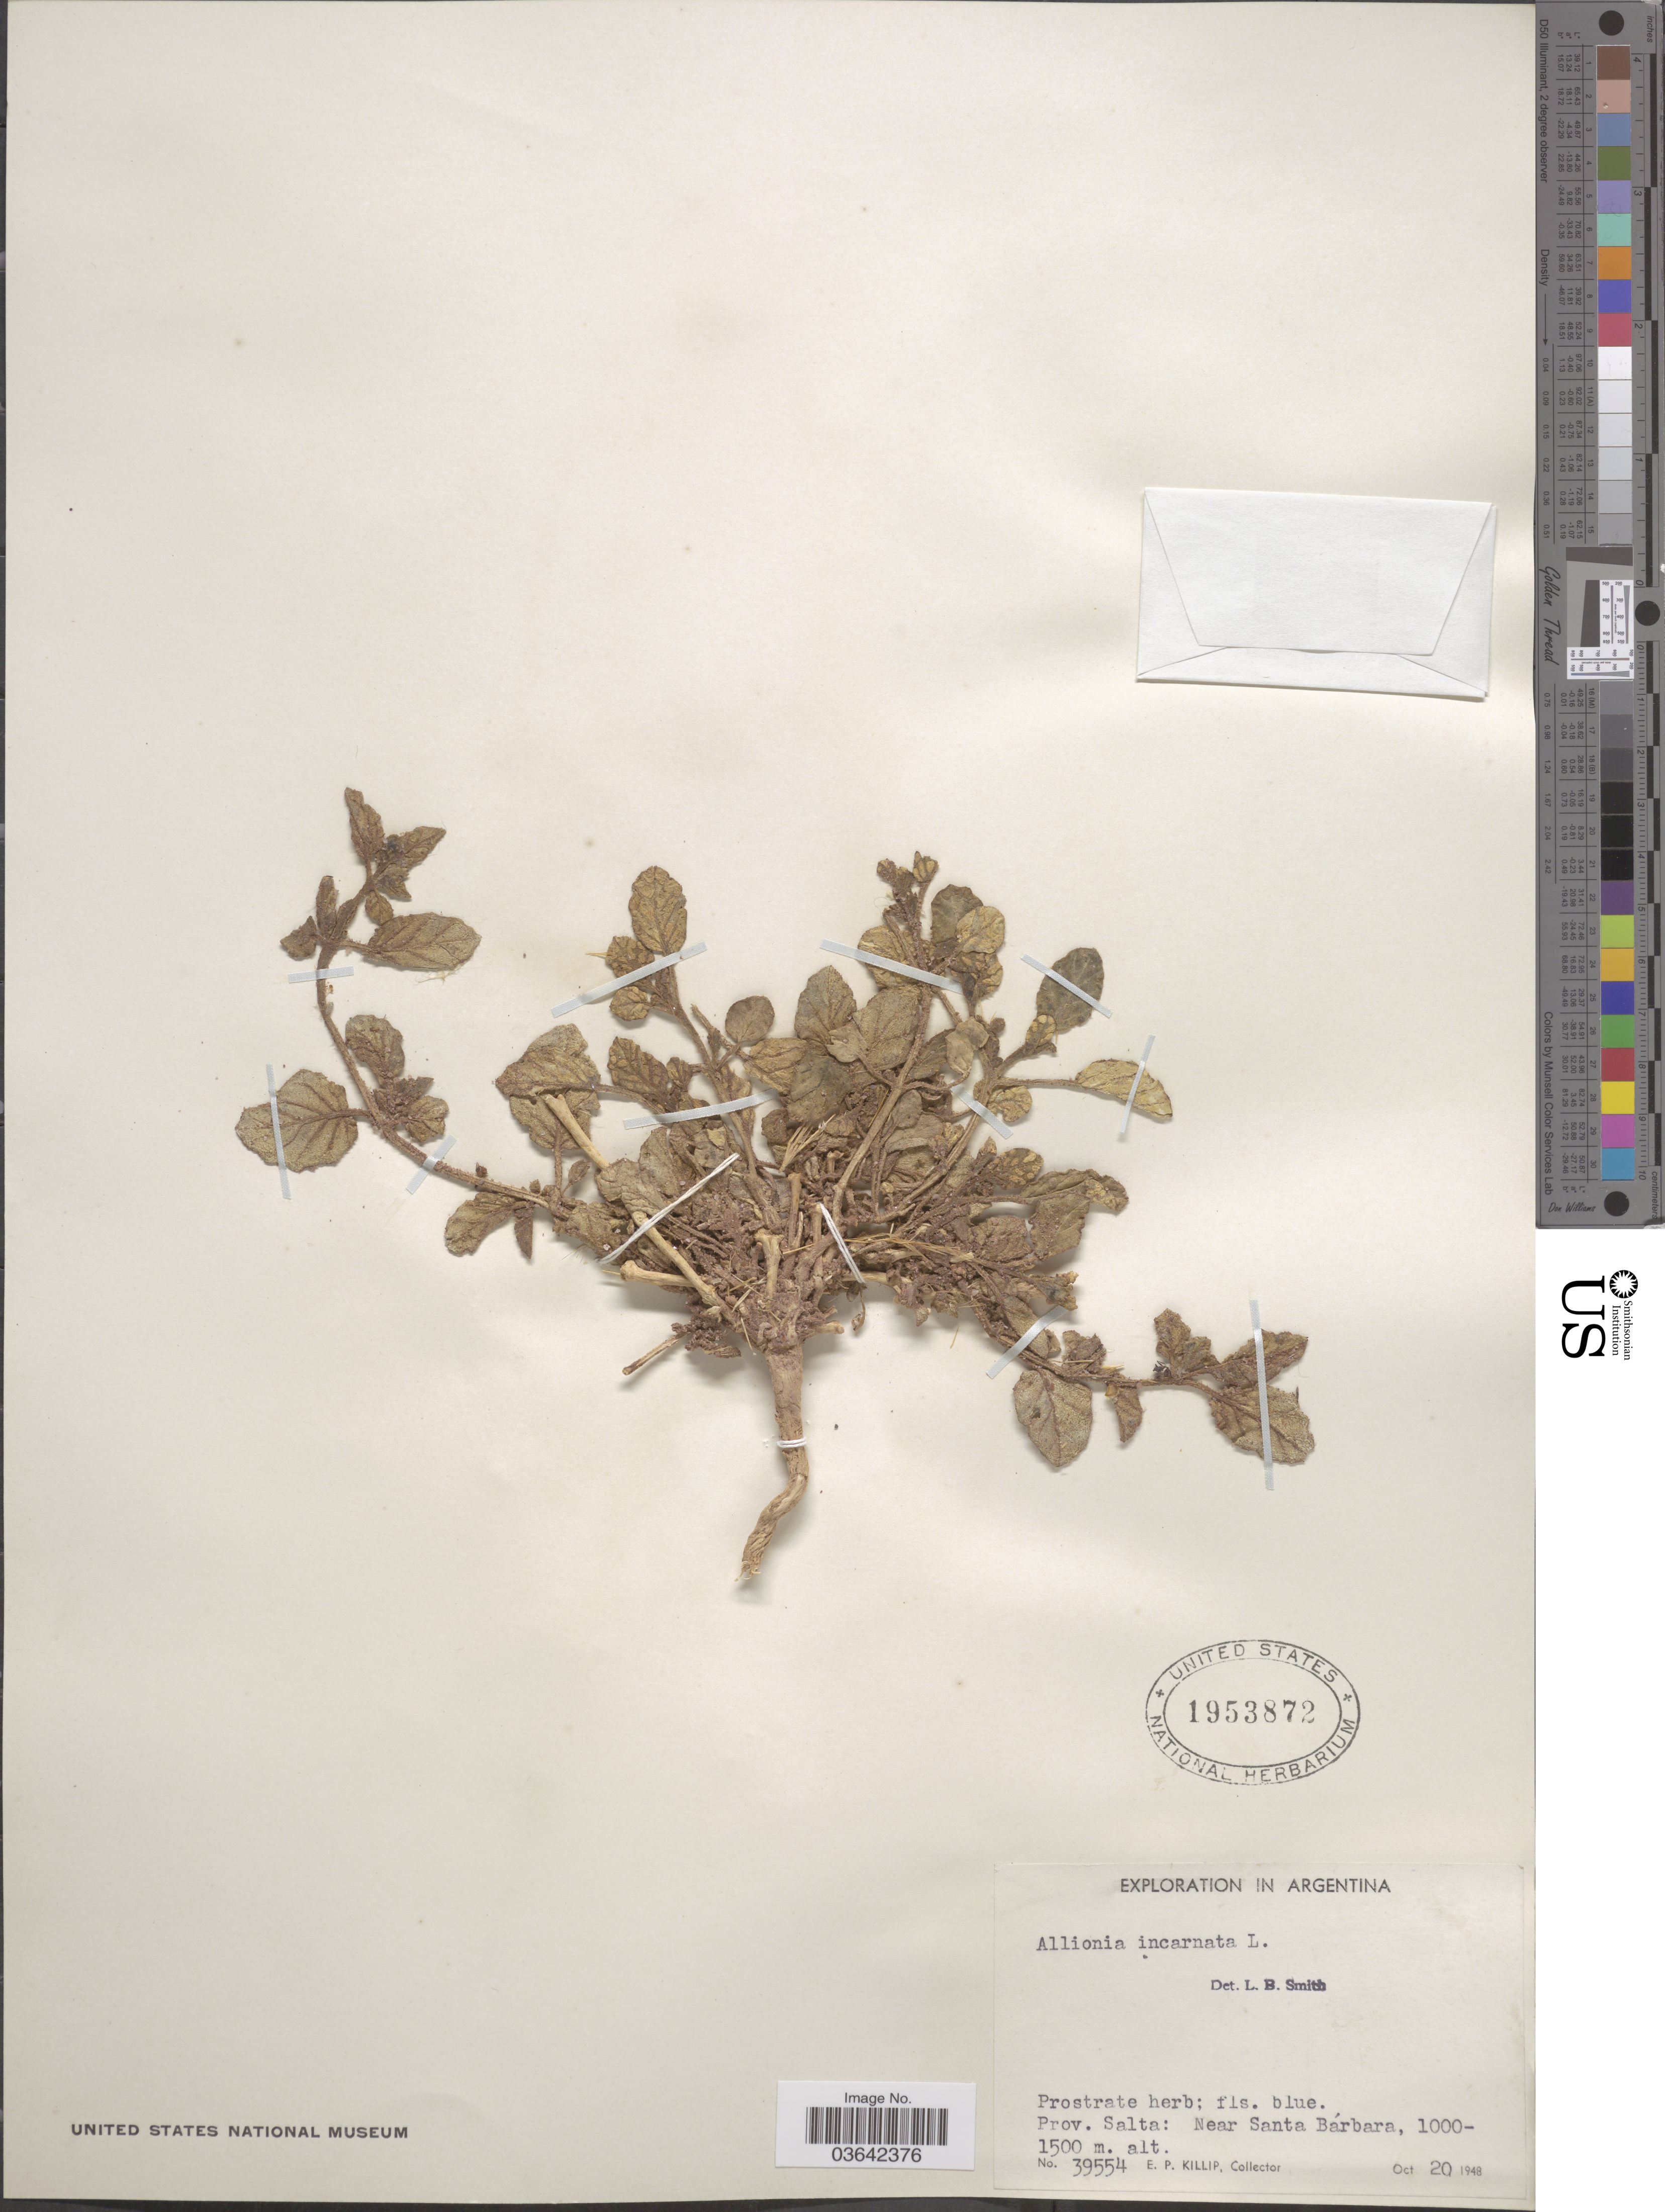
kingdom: Plantae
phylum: Tracheophyta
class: Magnoliopsida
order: Caryophyllales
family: Nyctaginaceae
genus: Allionia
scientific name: Allionia incarnata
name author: L.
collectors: E. P. Killip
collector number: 39554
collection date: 1948-10-20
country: Argentina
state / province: Salta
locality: Near Santa Bárbara.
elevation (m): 1000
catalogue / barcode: US 1953872